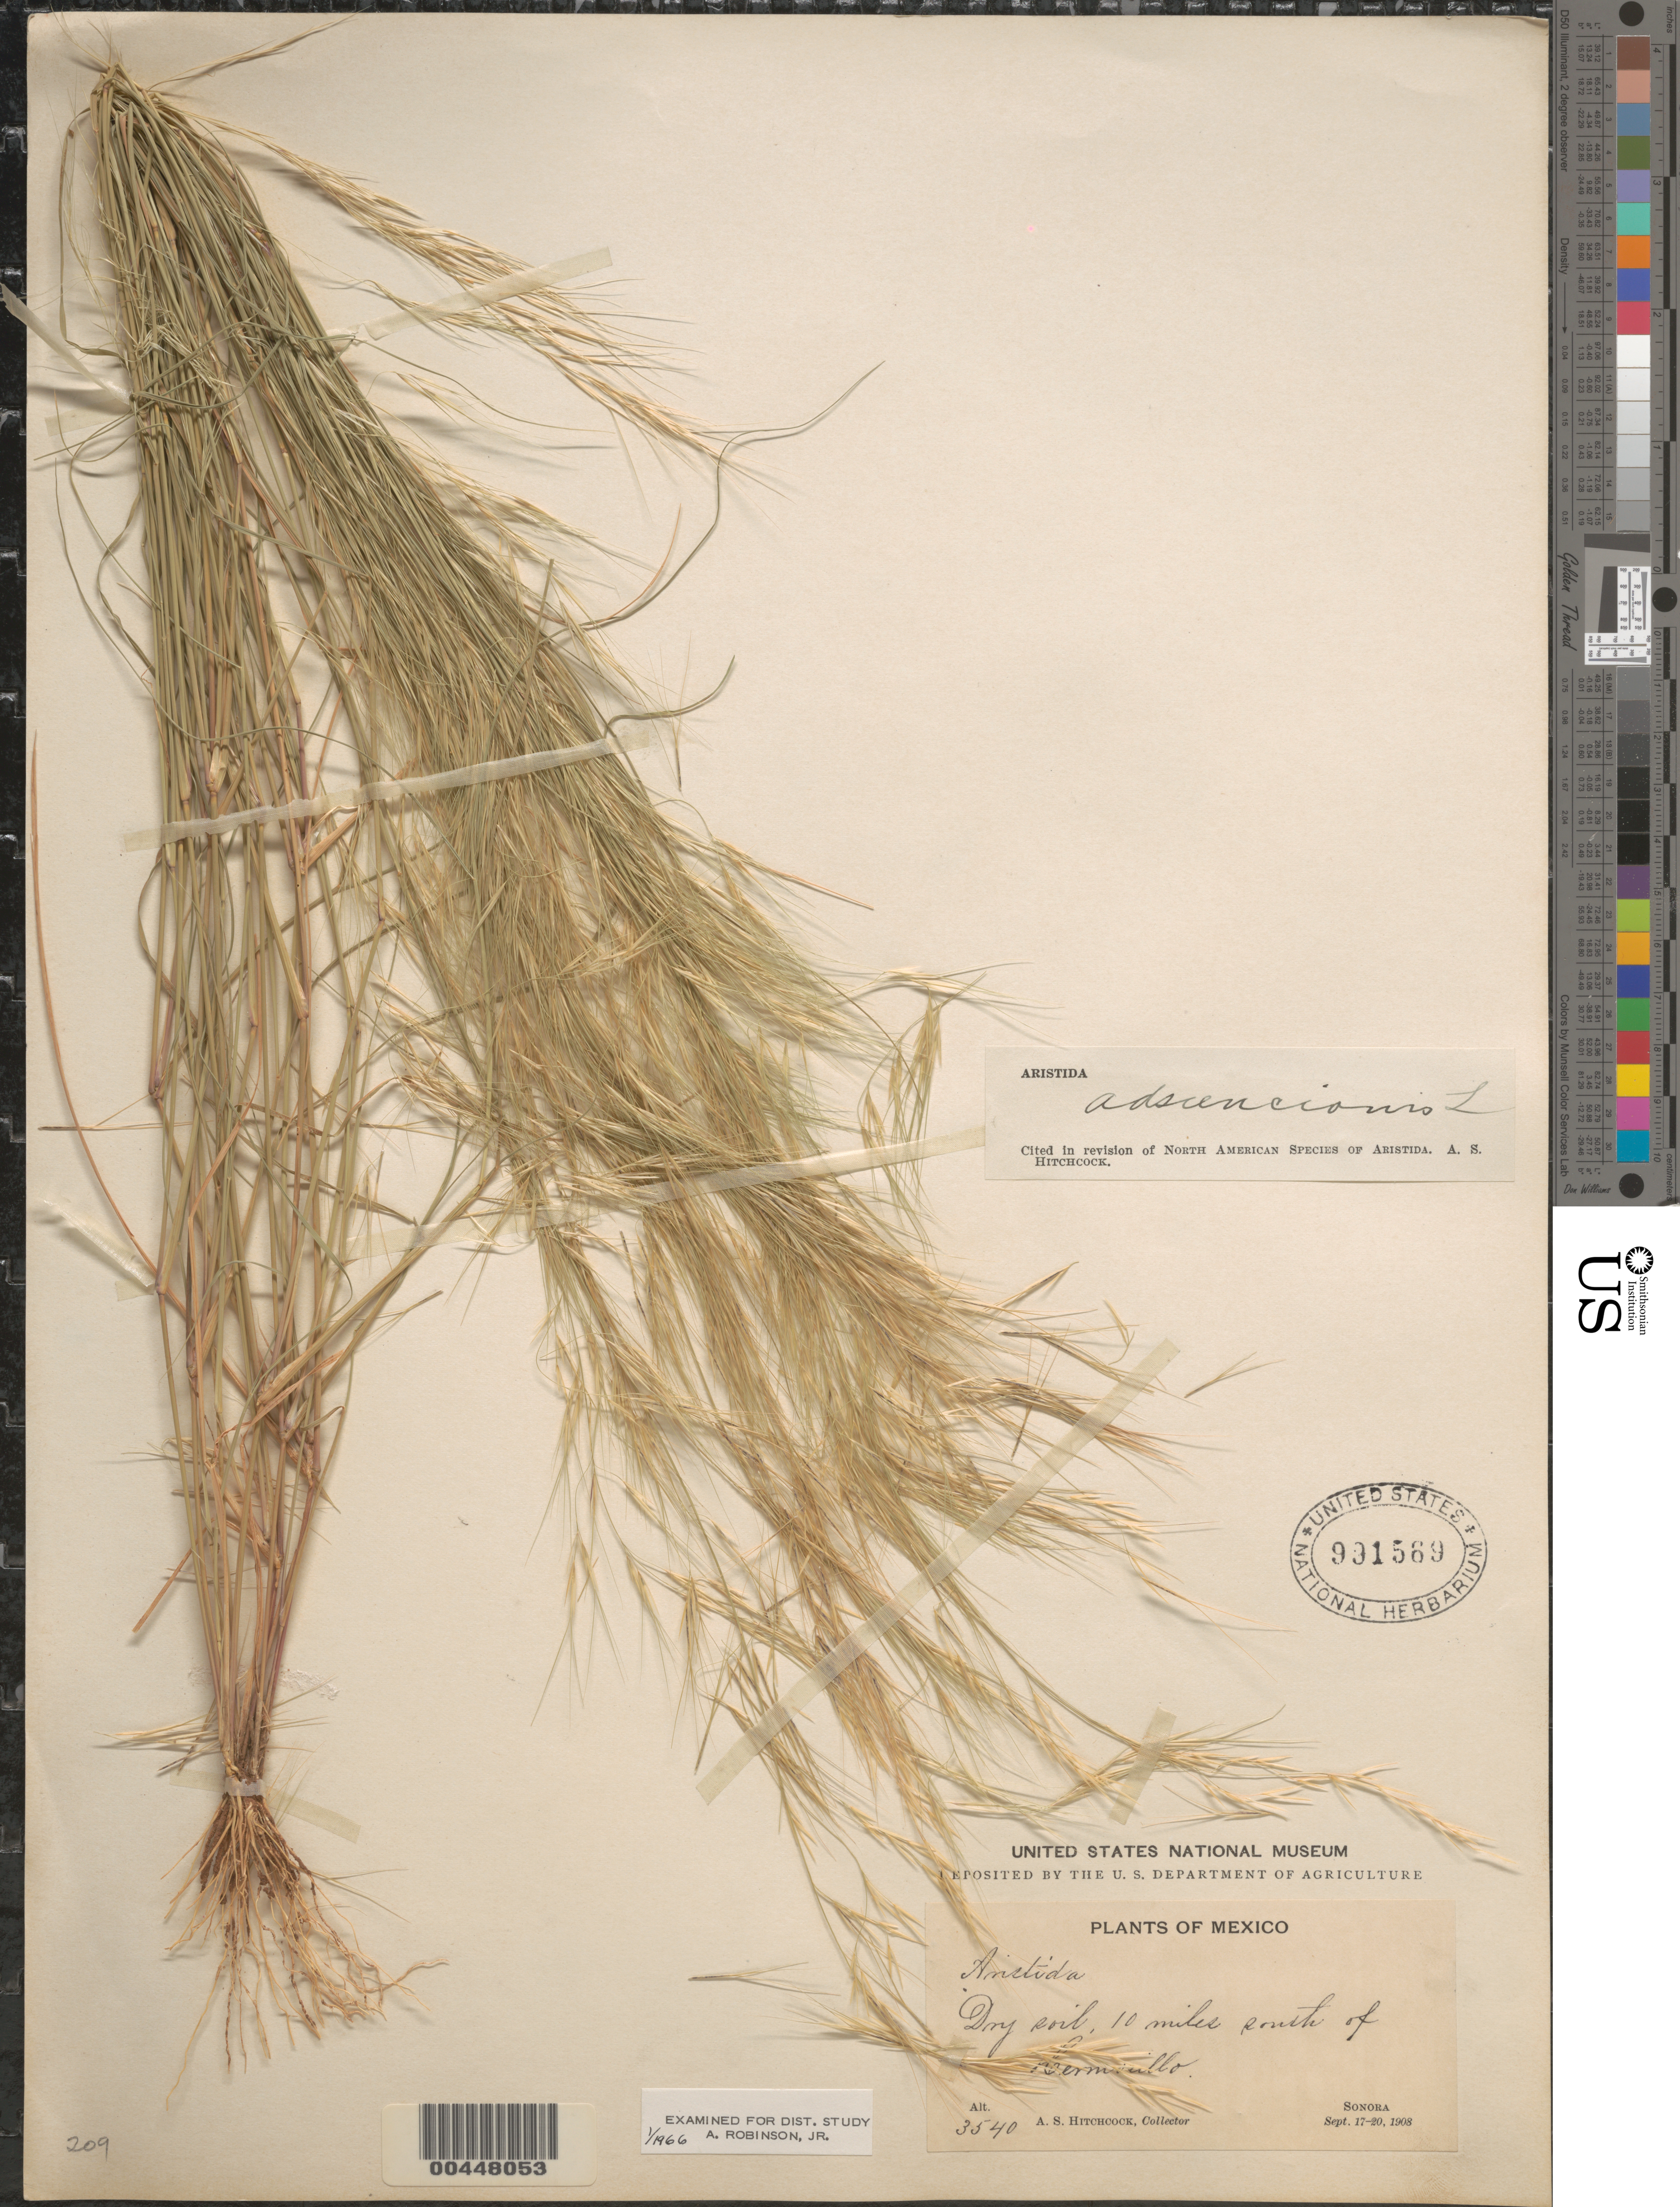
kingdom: Plantae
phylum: Tracheophyta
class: Liliopsida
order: Poales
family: Poaceae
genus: Aristida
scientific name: Aristida adscensionis var. adscensionis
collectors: A. S. Hitchcock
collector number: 3540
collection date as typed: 17 Sep 1908 to 20 Sep 1908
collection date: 1908-09-17/1908-09-20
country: Mexico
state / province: Sonora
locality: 10 miles S of Hermosillo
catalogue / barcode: US 991569